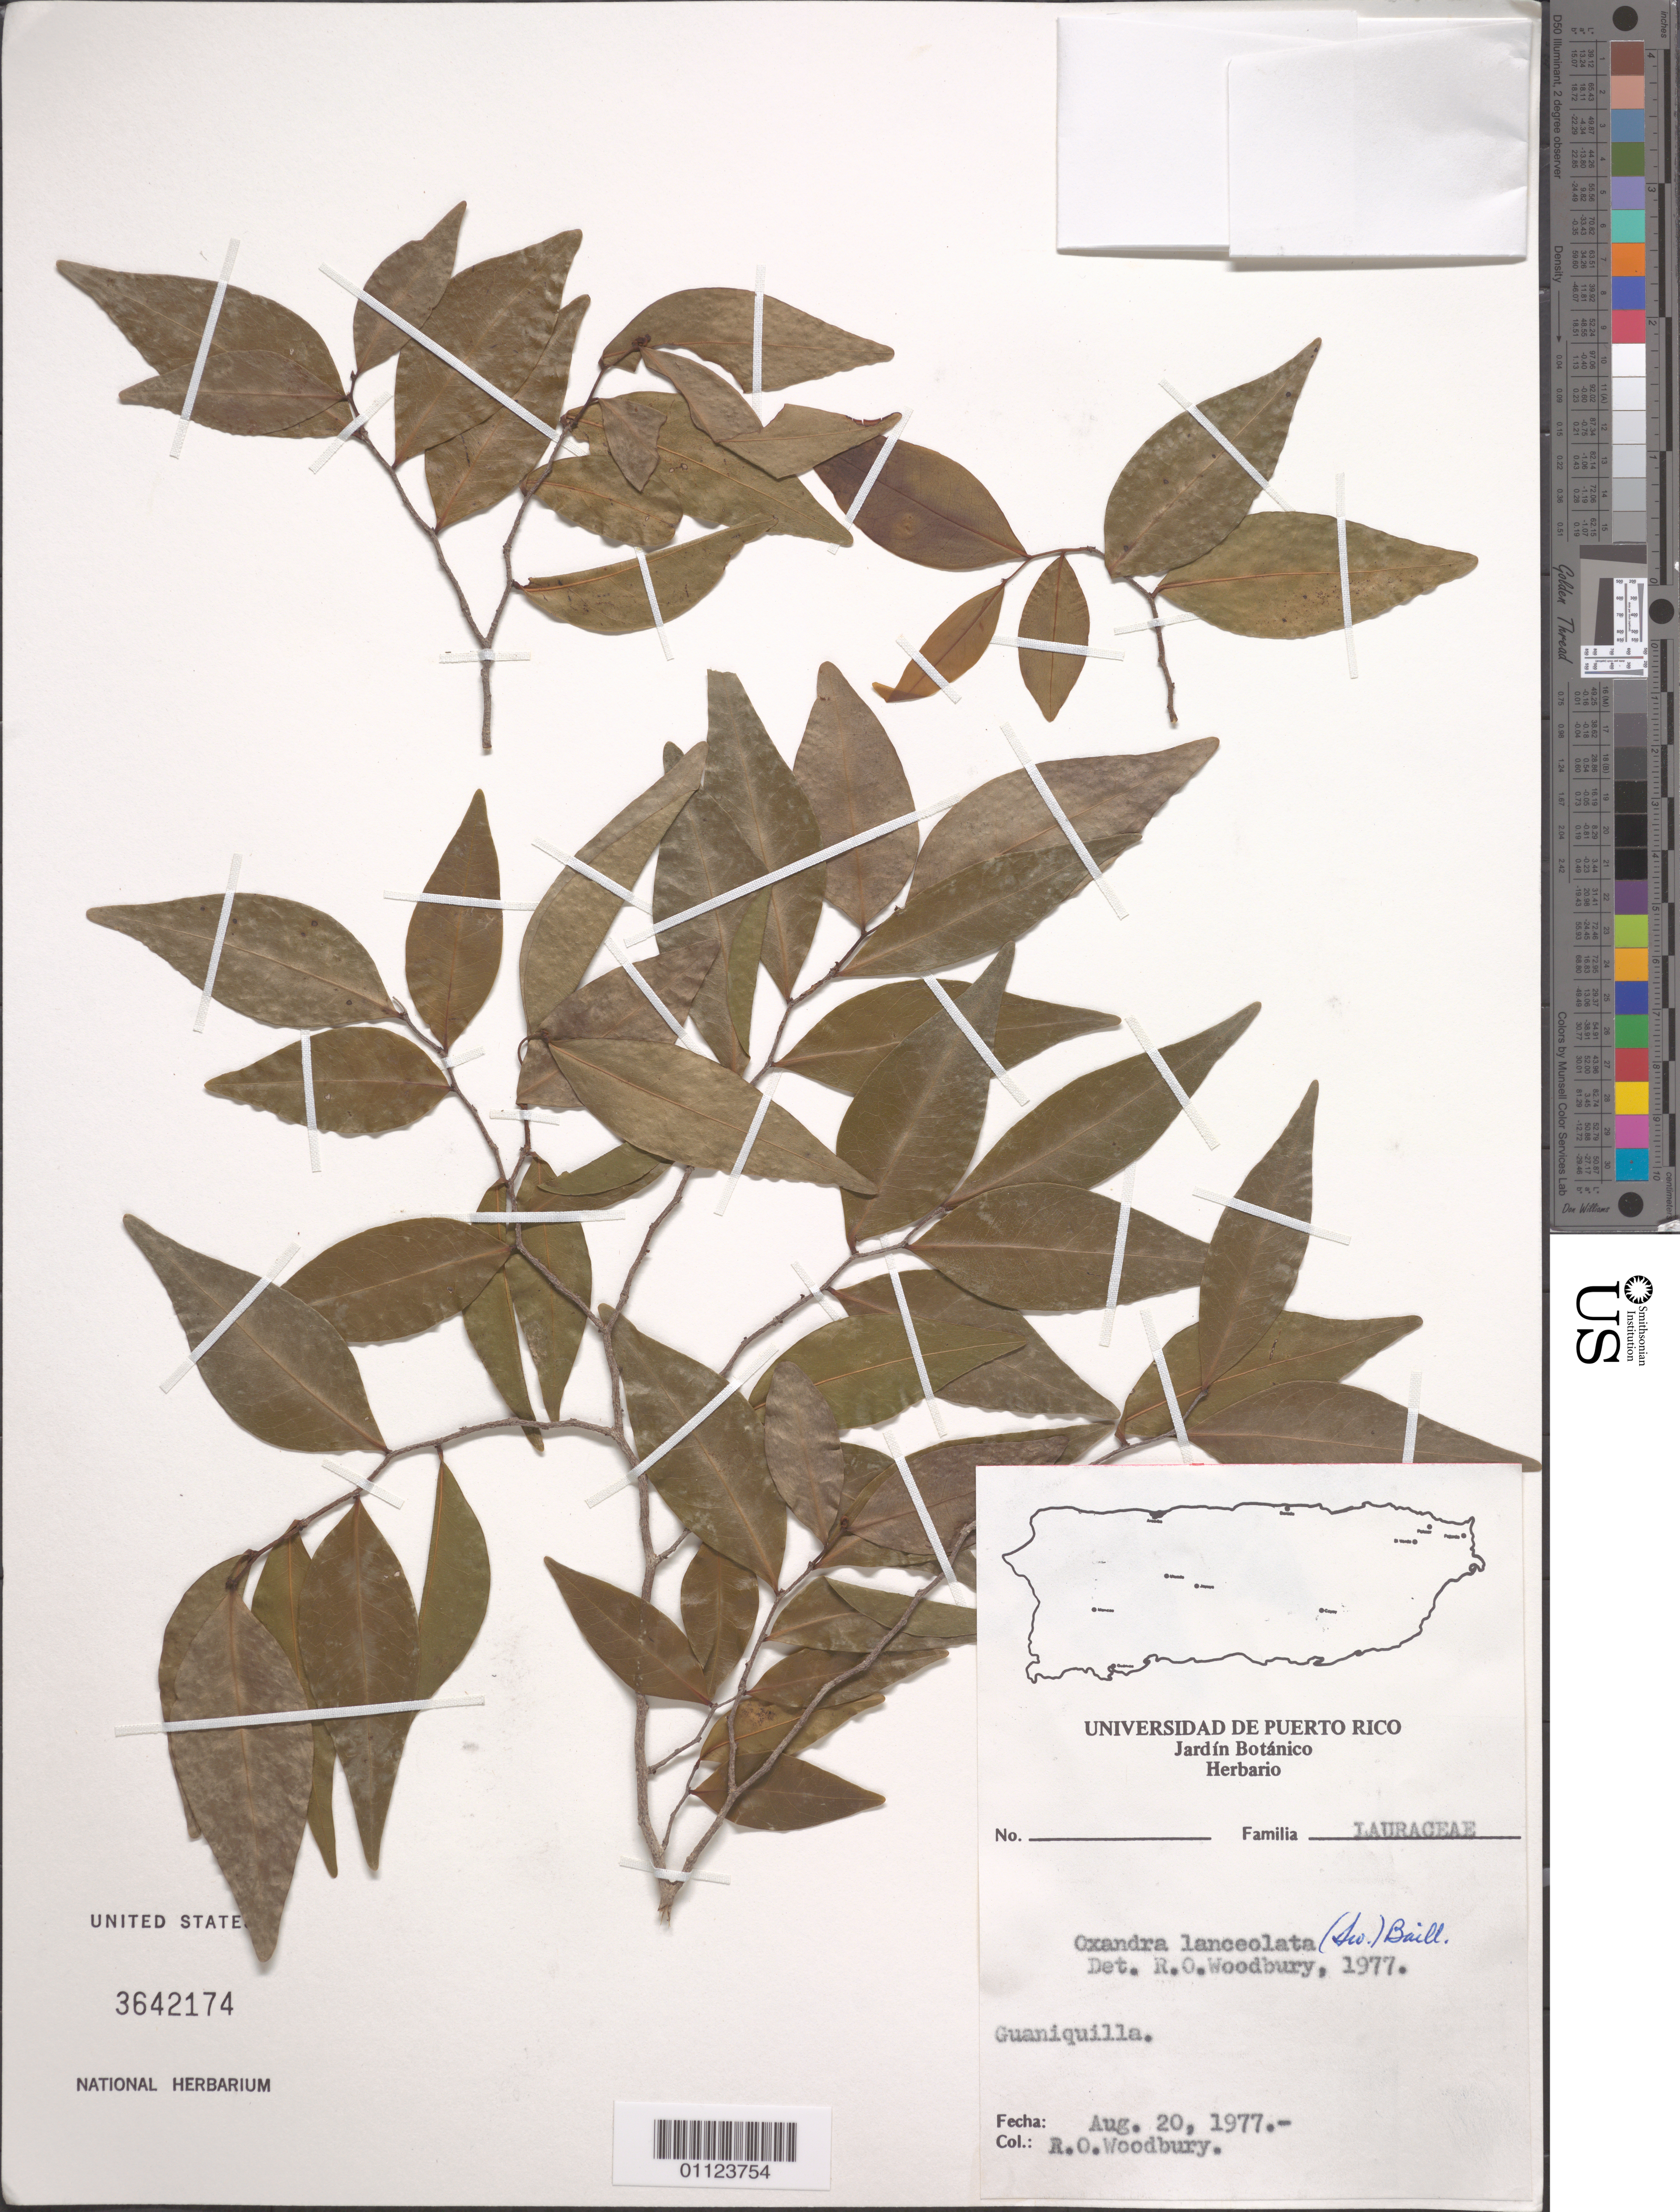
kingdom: Plantae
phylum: Tracheophyta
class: Magnoliopsida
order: Magnoliales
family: Annonaceae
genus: Oxandra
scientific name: Oxandra lanceolata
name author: (Sw.) Baill.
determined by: Woodbury, R. O.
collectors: R. O. Woodbury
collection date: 1977-08-20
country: Puerto Rico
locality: Guaniquilla.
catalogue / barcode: US 3642174